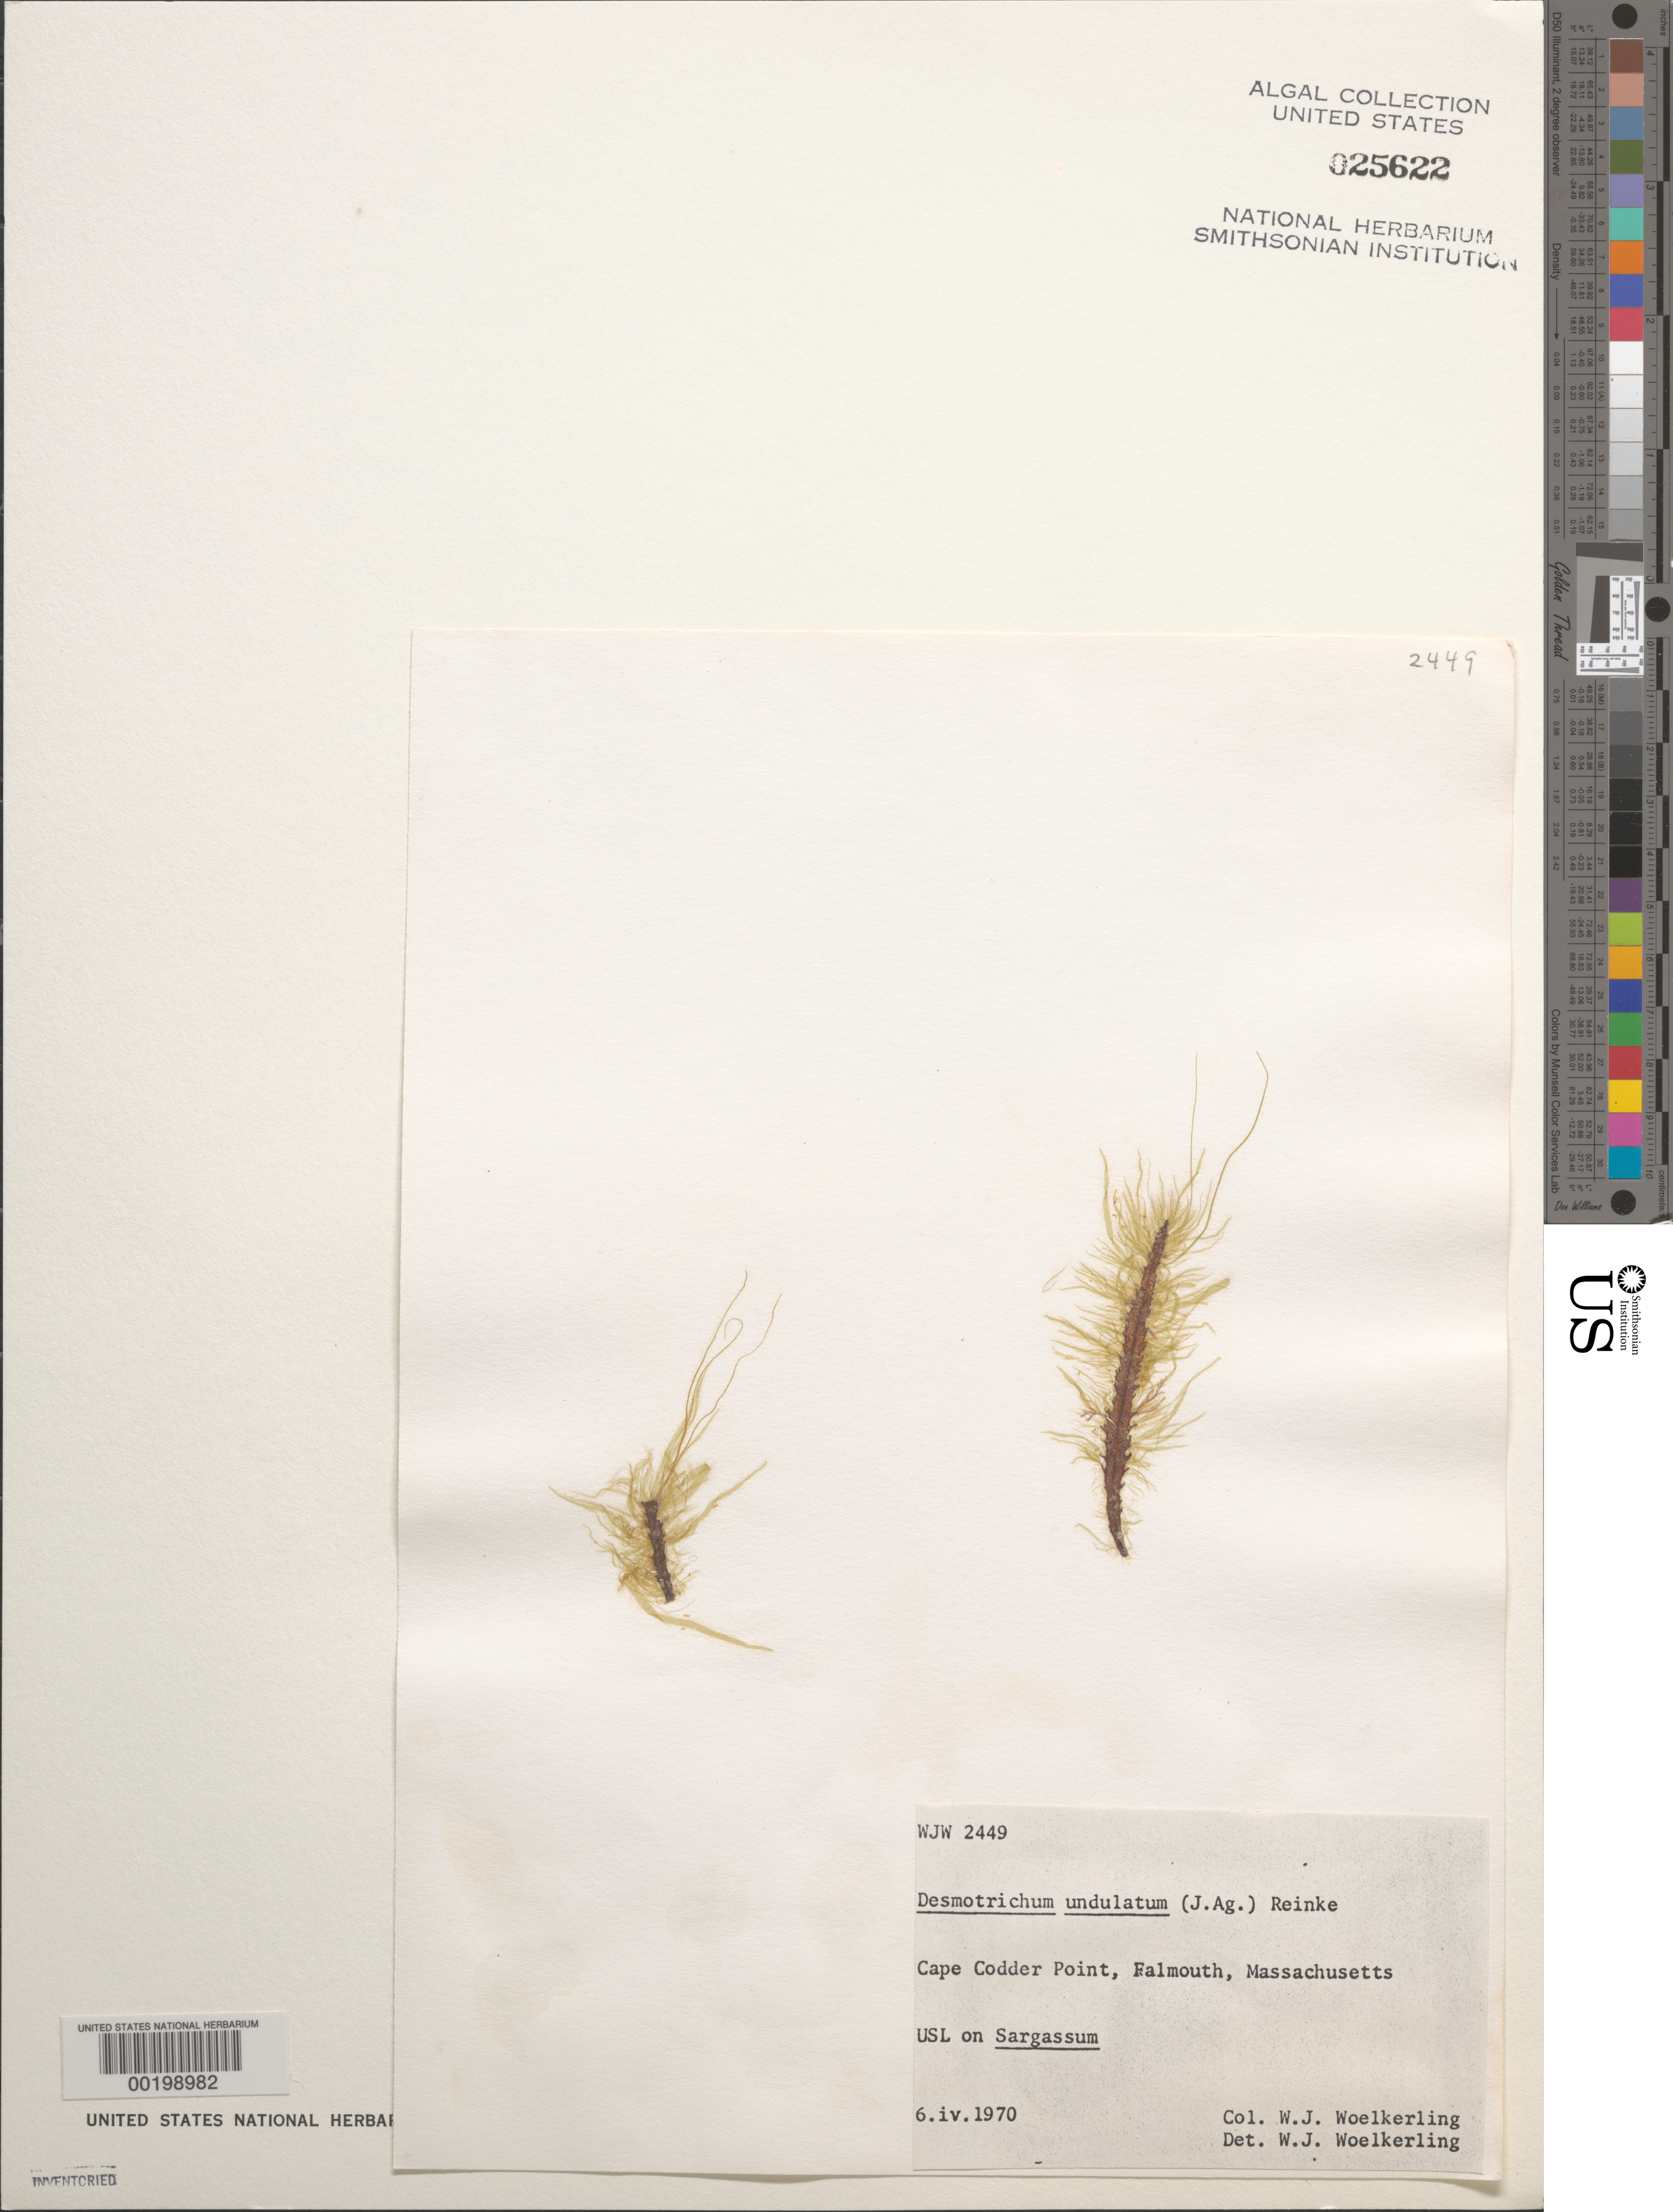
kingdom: Chromista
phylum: Ochrophyta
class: Phaeophyceae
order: Ectocarpales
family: Chordariaceae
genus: Punctaria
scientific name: Punctaria tenuissima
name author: (C. Agardh)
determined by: Algae name updating Project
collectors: W. Woelkerling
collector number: WJW 2449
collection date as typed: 06 Apr 1970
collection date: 1970-04-06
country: United States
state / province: Massachusetts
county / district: Barnstable County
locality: Cape Codder Point, Falmouth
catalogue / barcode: US 25622